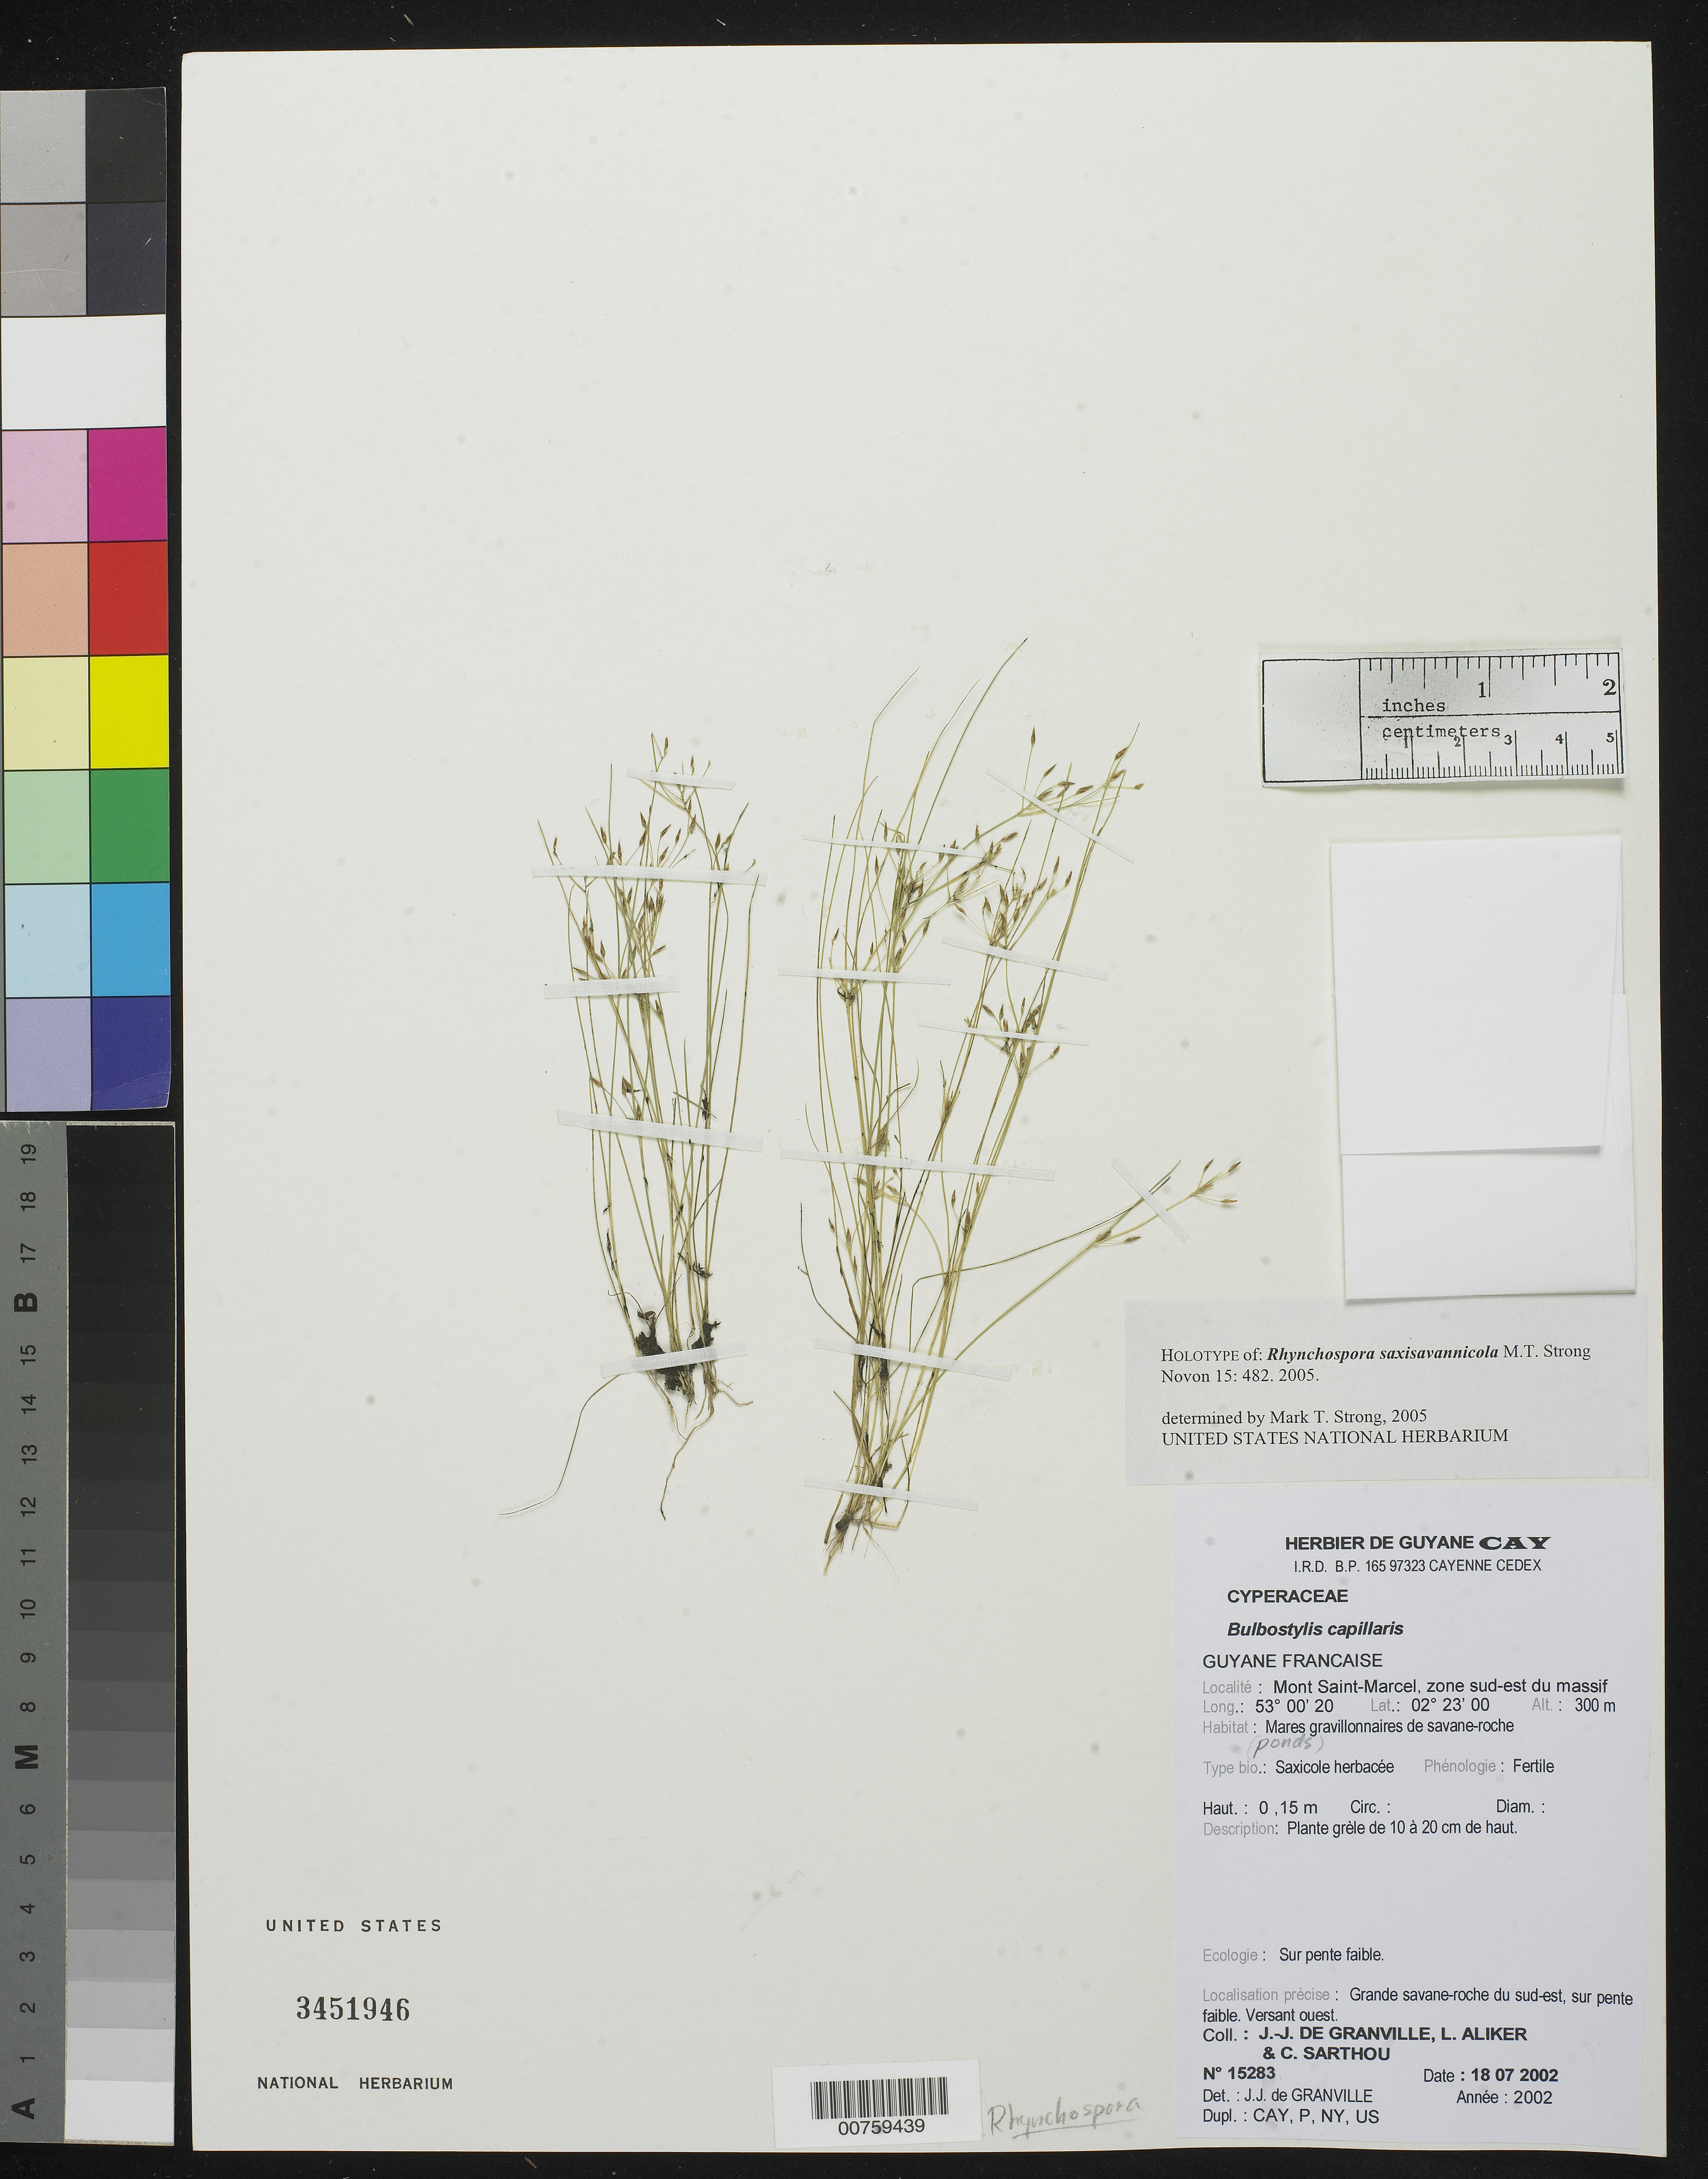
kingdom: Plantae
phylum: Tracheophyta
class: Liliopsida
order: Poales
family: Cyperaceae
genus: Rhynchospora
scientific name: Rhynchospora saxisavannicola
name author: M.T. Strong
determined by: Strong, M. T., (US), Smithsonian Institution - National Museum of Natural History (UNITED STATES)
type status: Holotype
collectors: J.-J. de Granville, L. Aliker & C. Sarthou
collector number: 15283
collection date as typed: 18 Jul 2002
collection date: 2002-07-18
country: French Guiana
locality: Mont Saint-Marcel, zone sud-est du massif.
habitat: Mares gravillonnaires de savane-roche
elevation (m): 300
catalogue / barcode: US 3451946